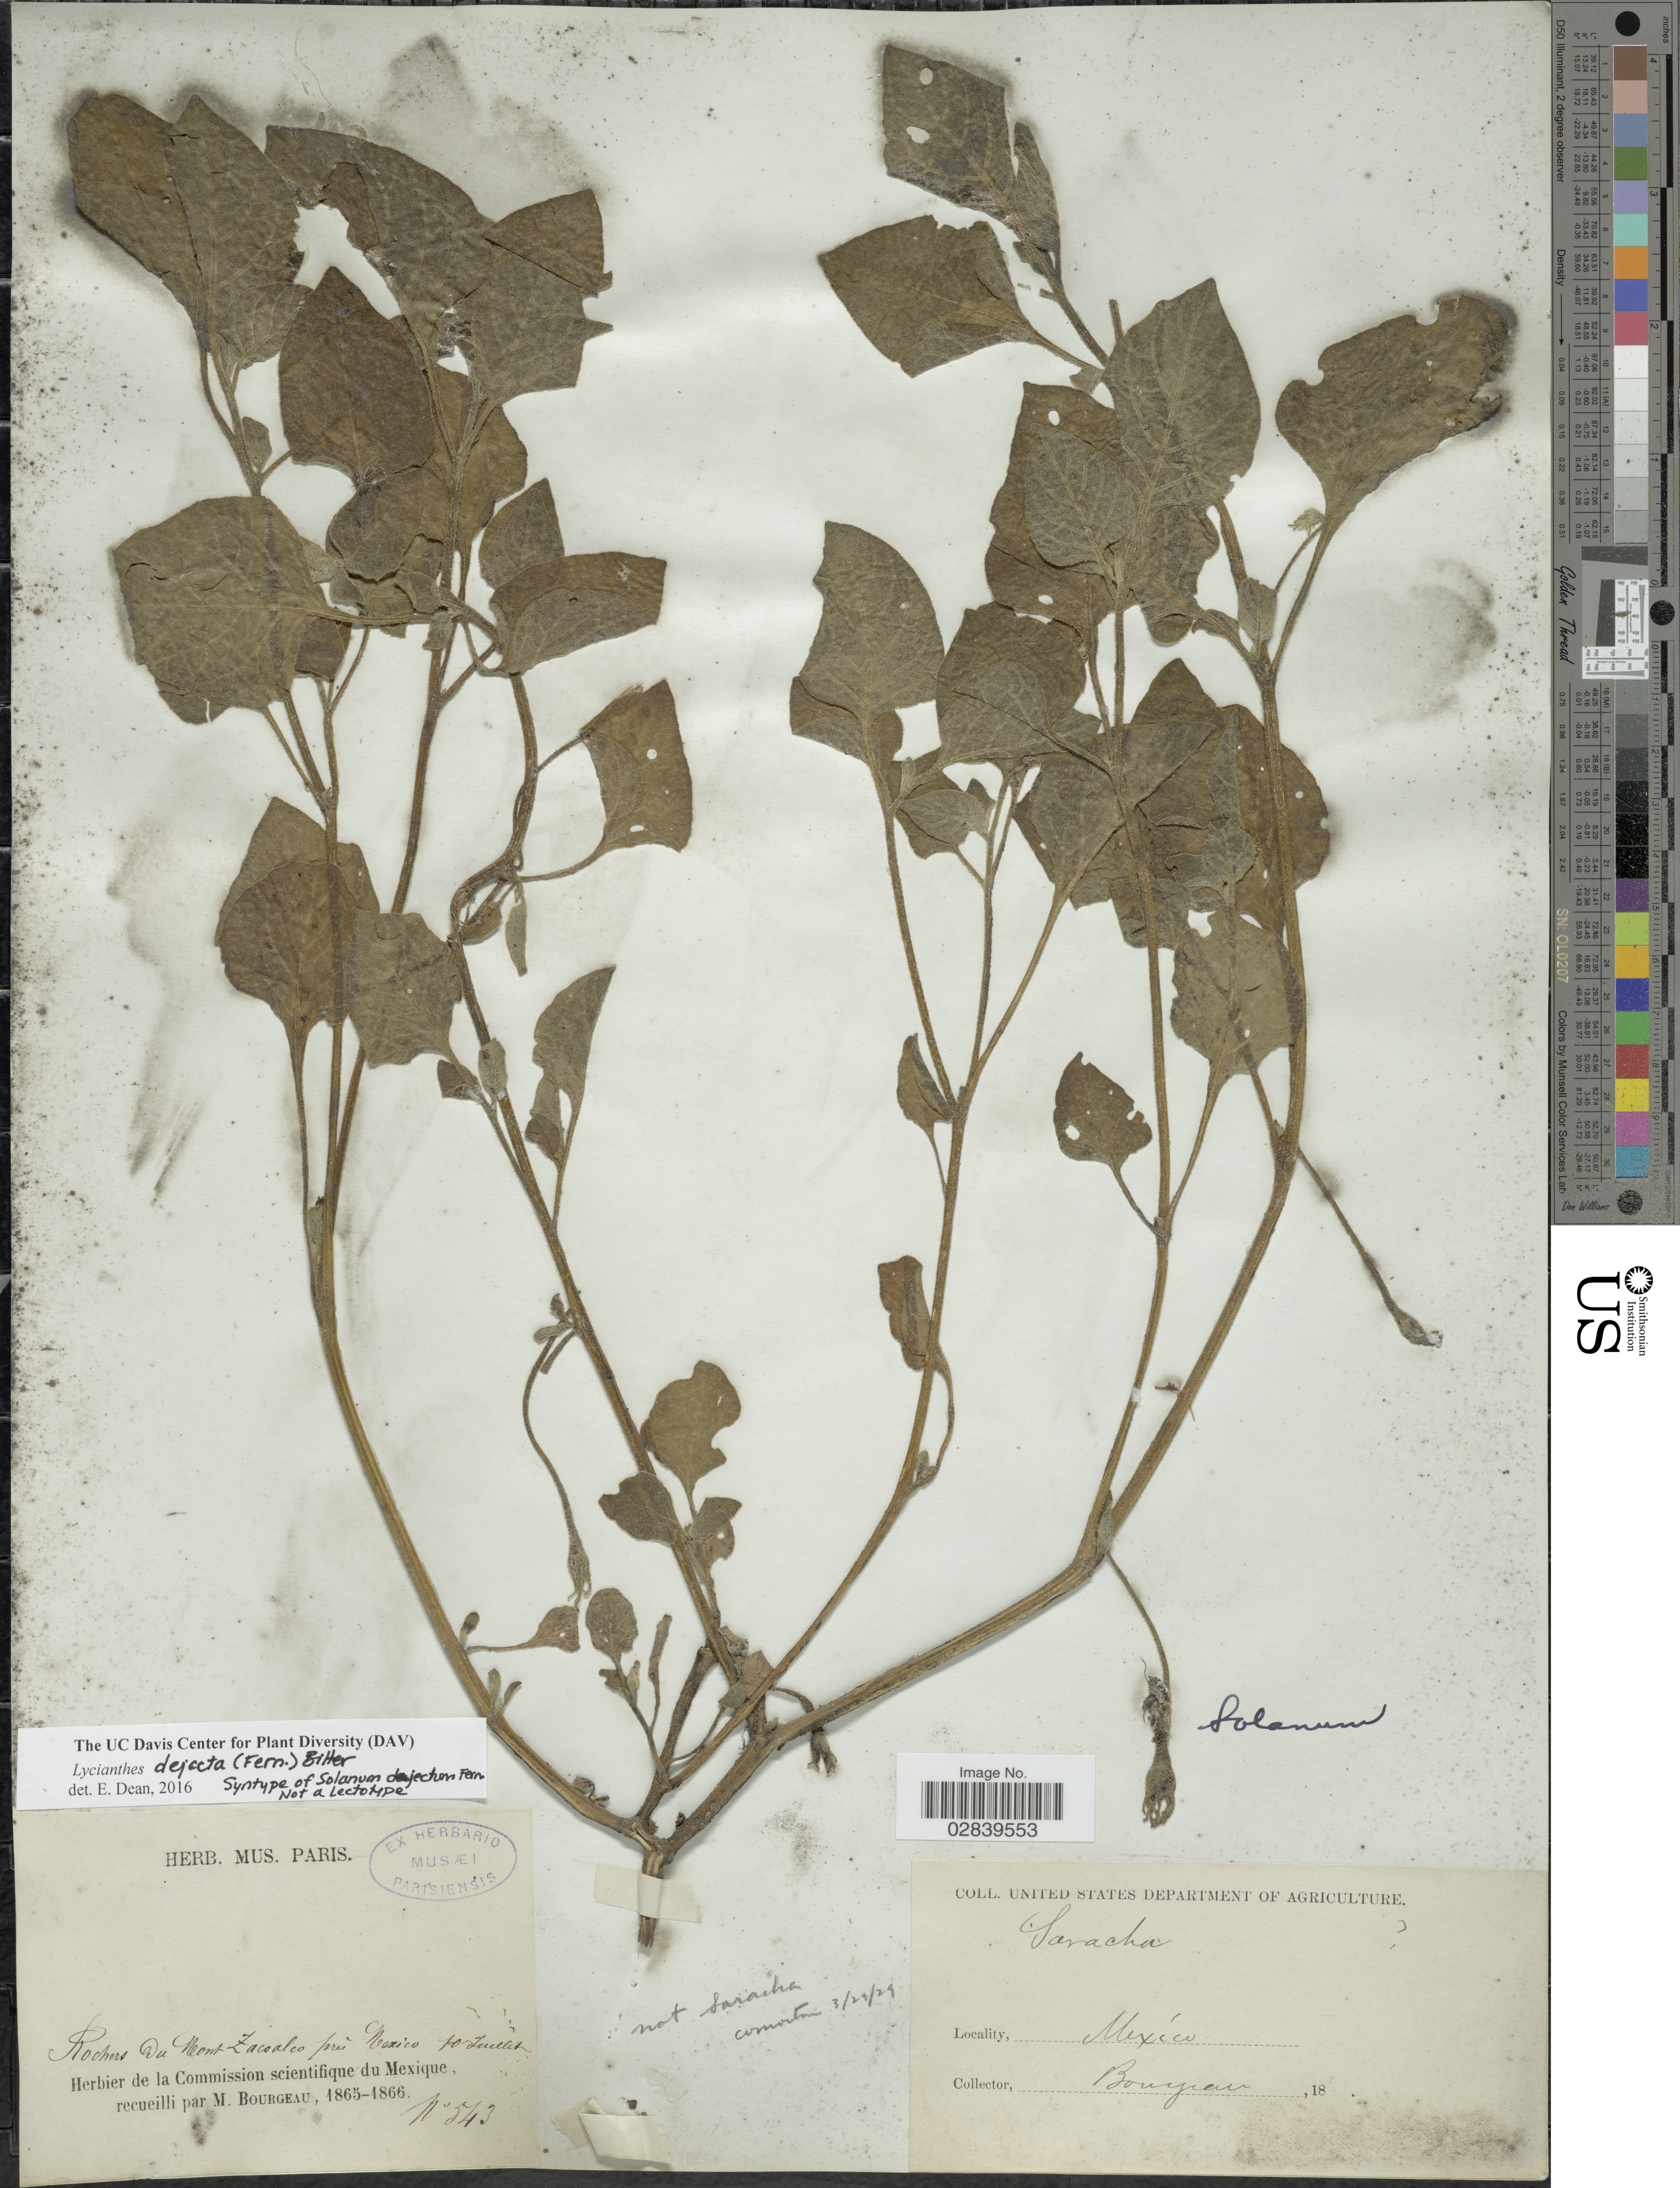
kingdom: Plantae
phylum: Tracheophyta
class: Magnoliopsida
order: Solanales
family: Solanaceae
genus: Lycianthes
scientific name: Lycianthes dejecta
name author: (Fernald) Bitter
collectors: M. Bourgeau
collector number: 543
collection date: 1865-07-10/1866-07-10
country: Mexico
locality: Rochers du Mont Zacoalco près Mexico.